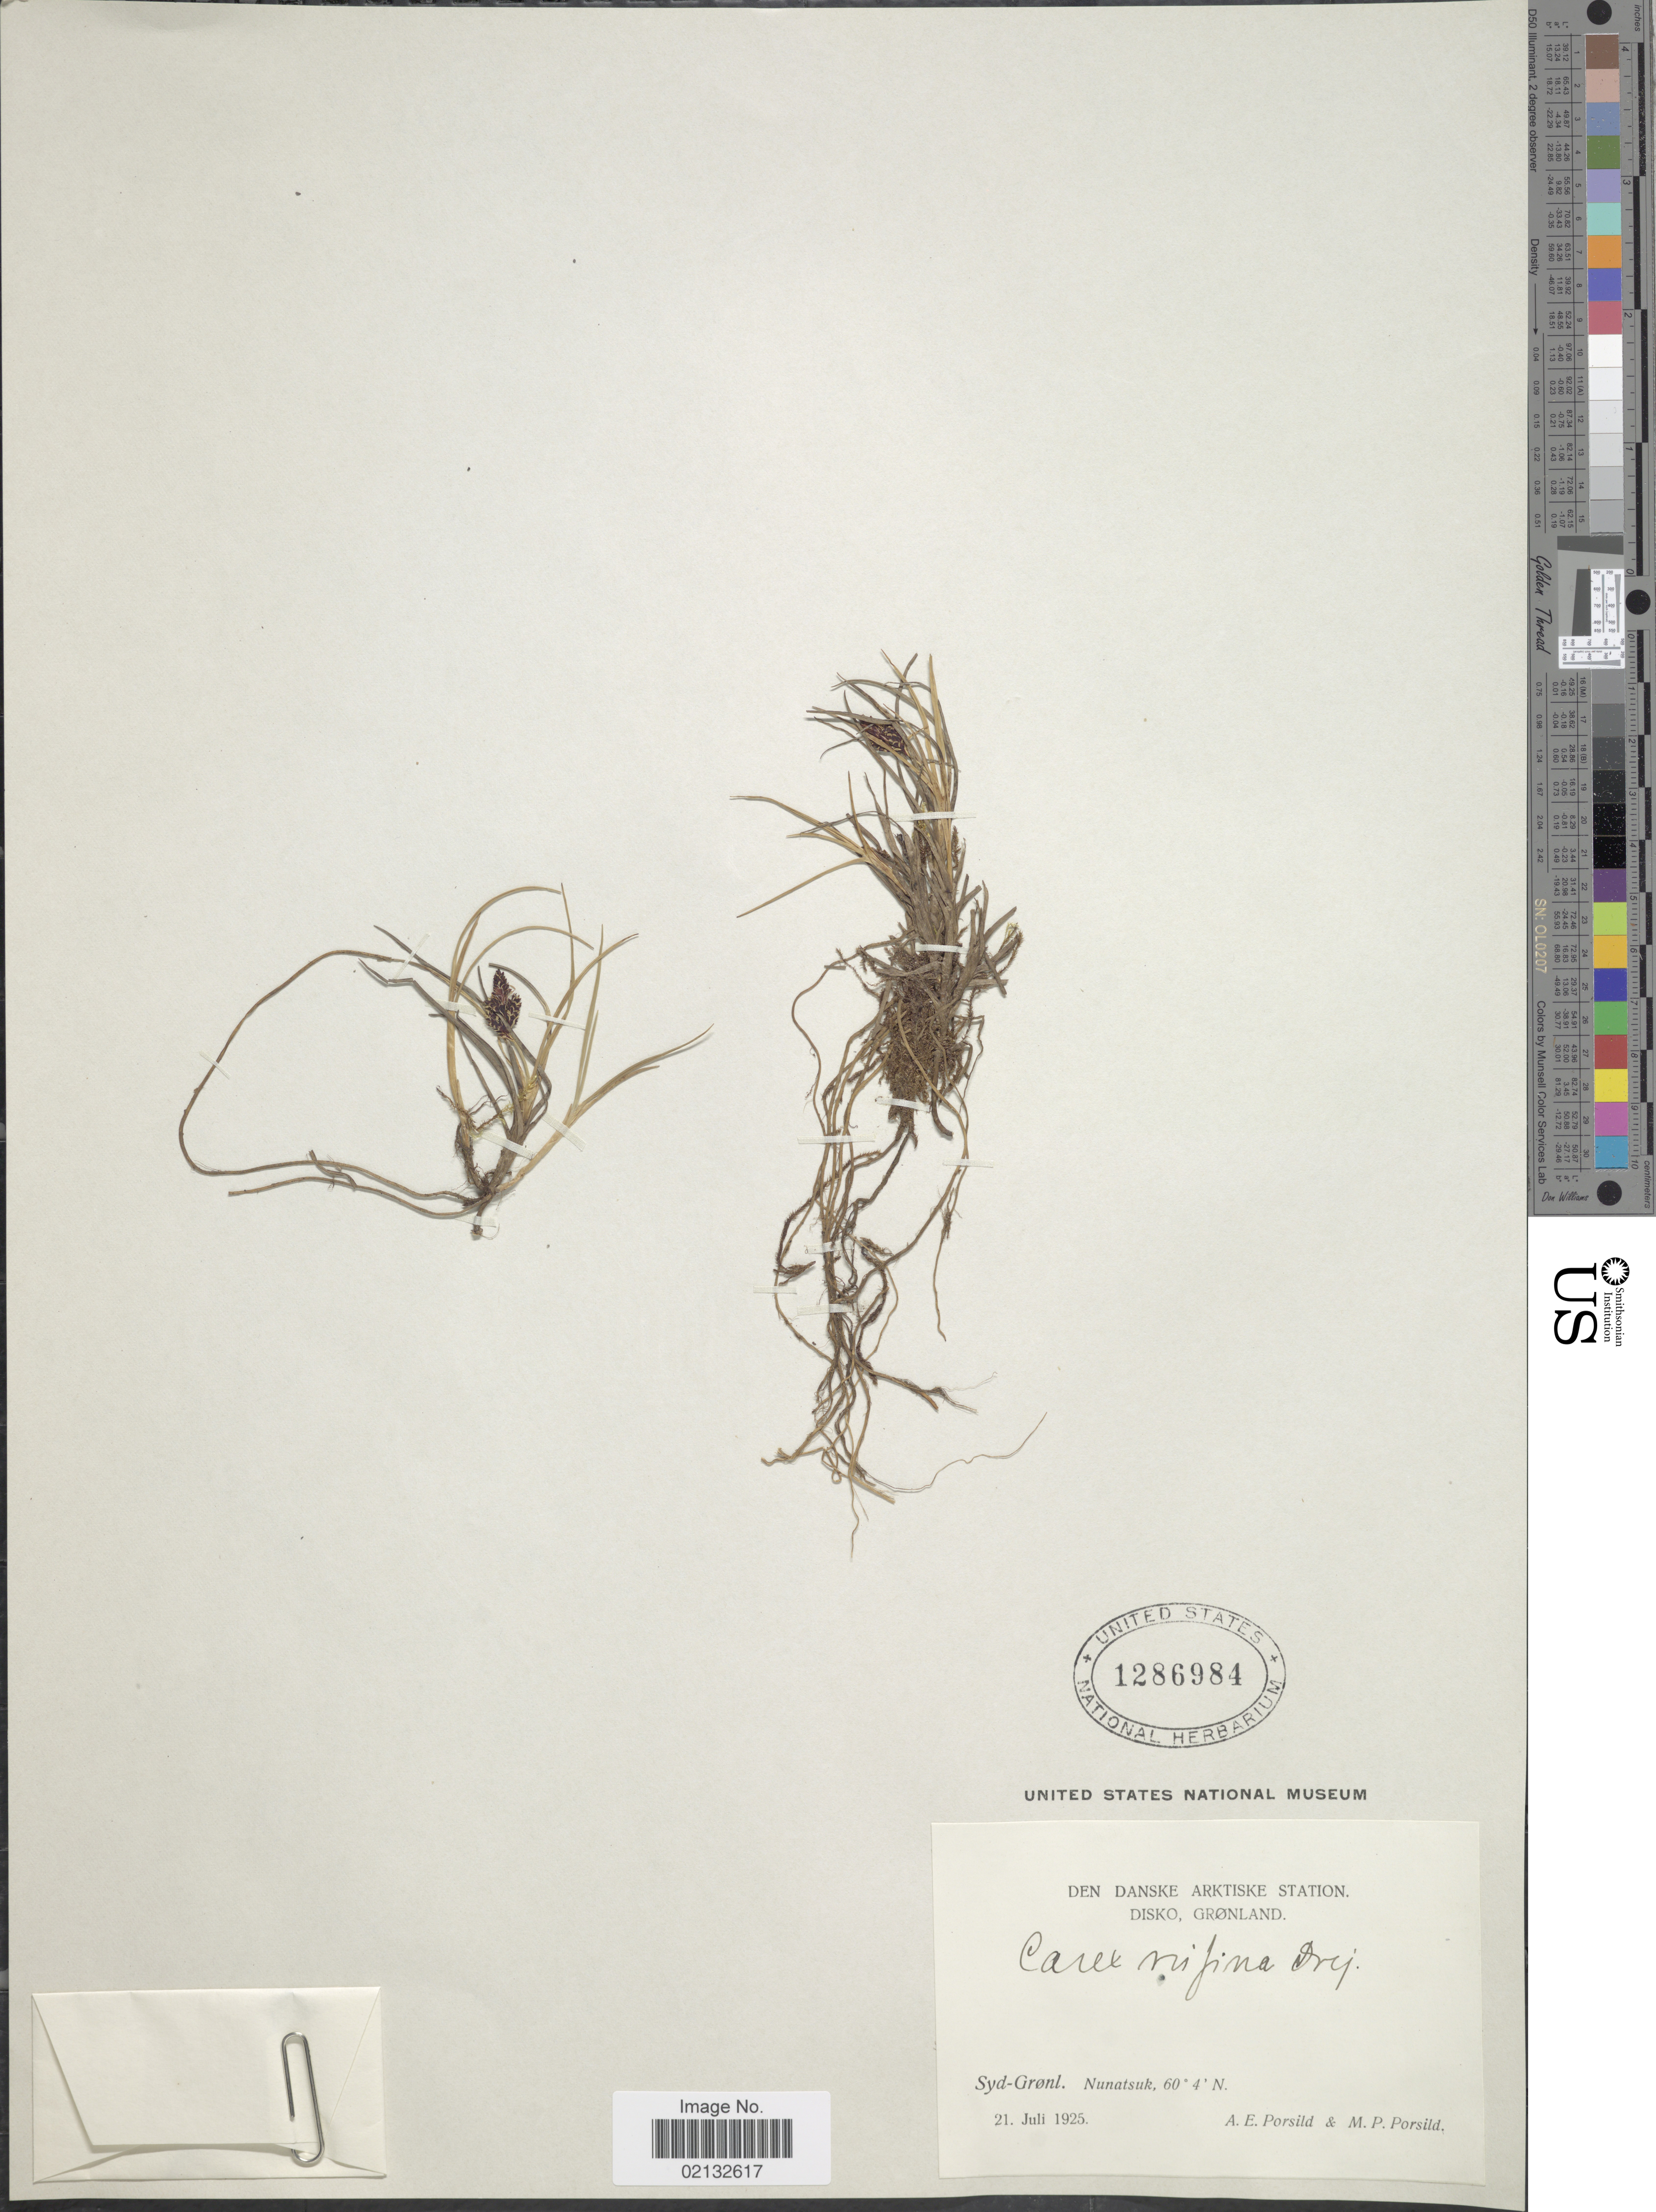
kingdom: Plantae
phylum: Tracheophyta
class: Liliopsida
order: Poales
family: Cyperaceae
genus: Carex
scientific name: Carex rufina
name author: Drejer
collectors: A. E. Porsild & M. P. Porsild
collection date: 1925-07-21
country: Greenland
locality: Den Danske Arktiske Station. Disko, Gronland. Syd-Gronl. Nunatsuk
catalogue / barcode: US 1286984